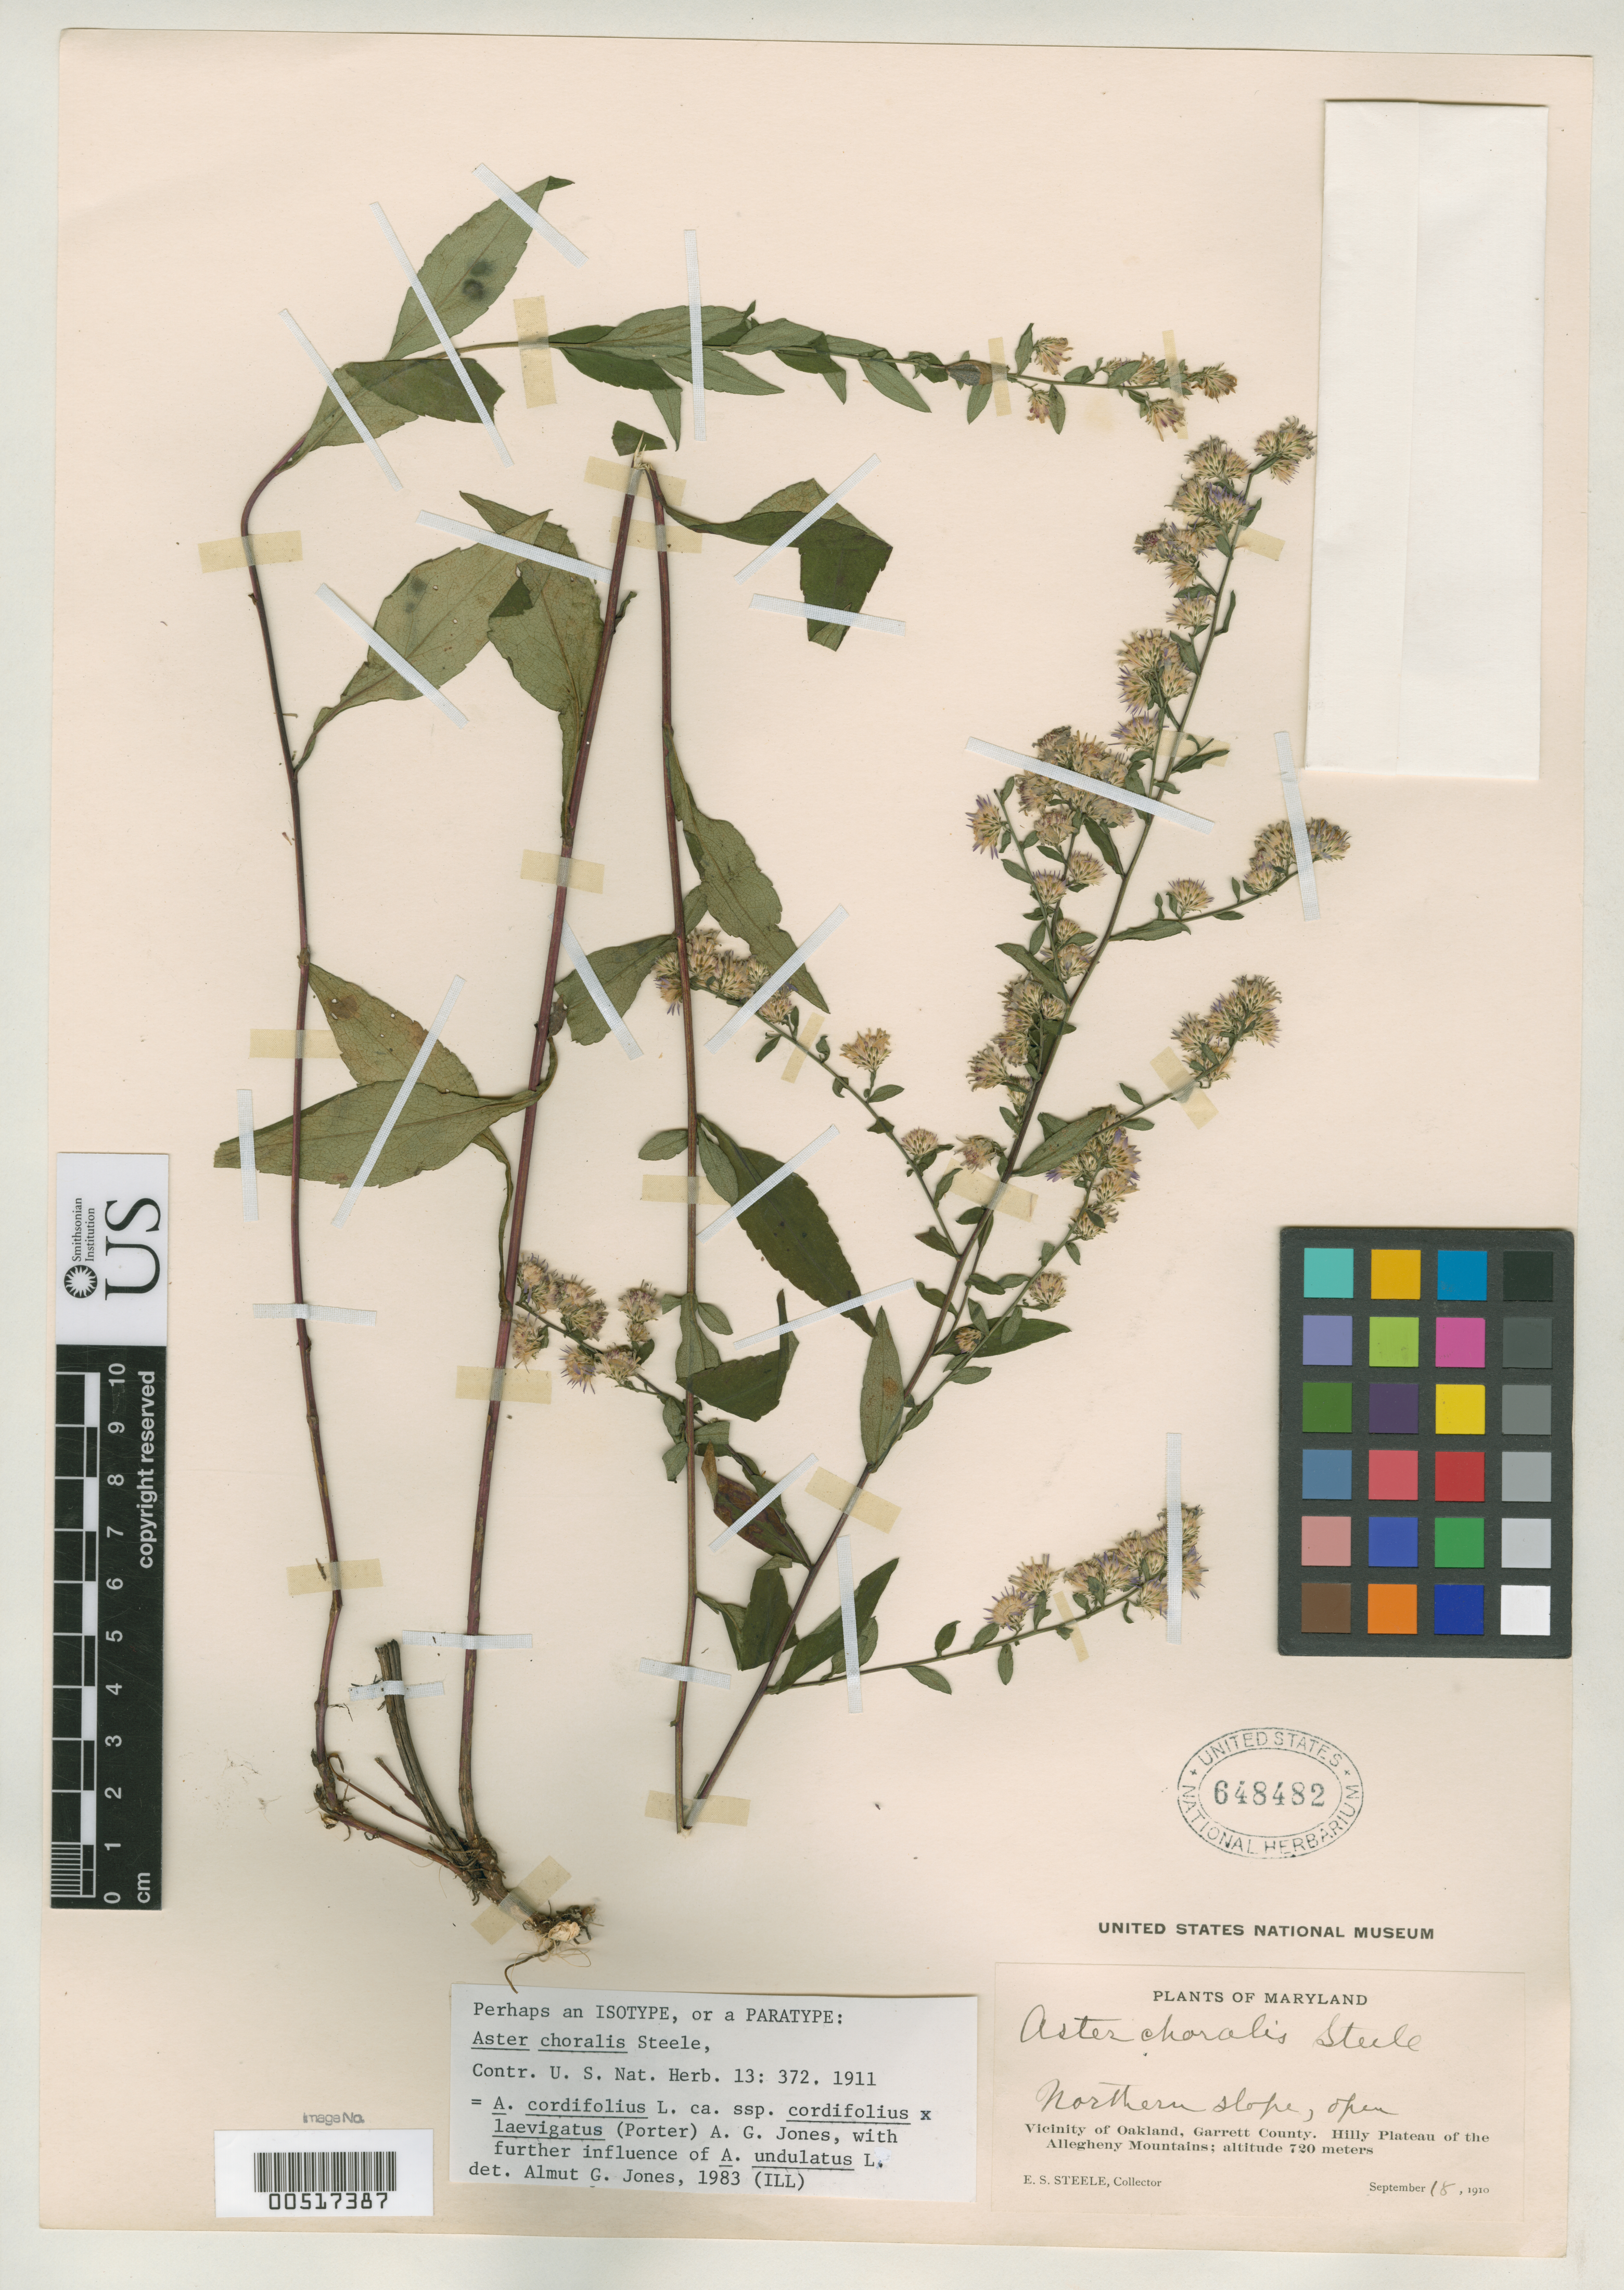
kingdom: Plantae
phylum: Tracheophyta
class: Magnoliopsida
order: Asterales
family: Asteraceae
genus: Aster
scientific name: Aster choralis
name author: E.S. Steele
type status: Isotype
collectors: E. Steele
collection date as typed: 18 Sep 1910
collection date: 1910-09-18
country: United States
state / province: Maryland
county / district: Garrett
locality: Vicinity of Oakland, hilly plateau of Allegheny Mountains.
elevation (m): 720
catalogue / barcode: US 648482